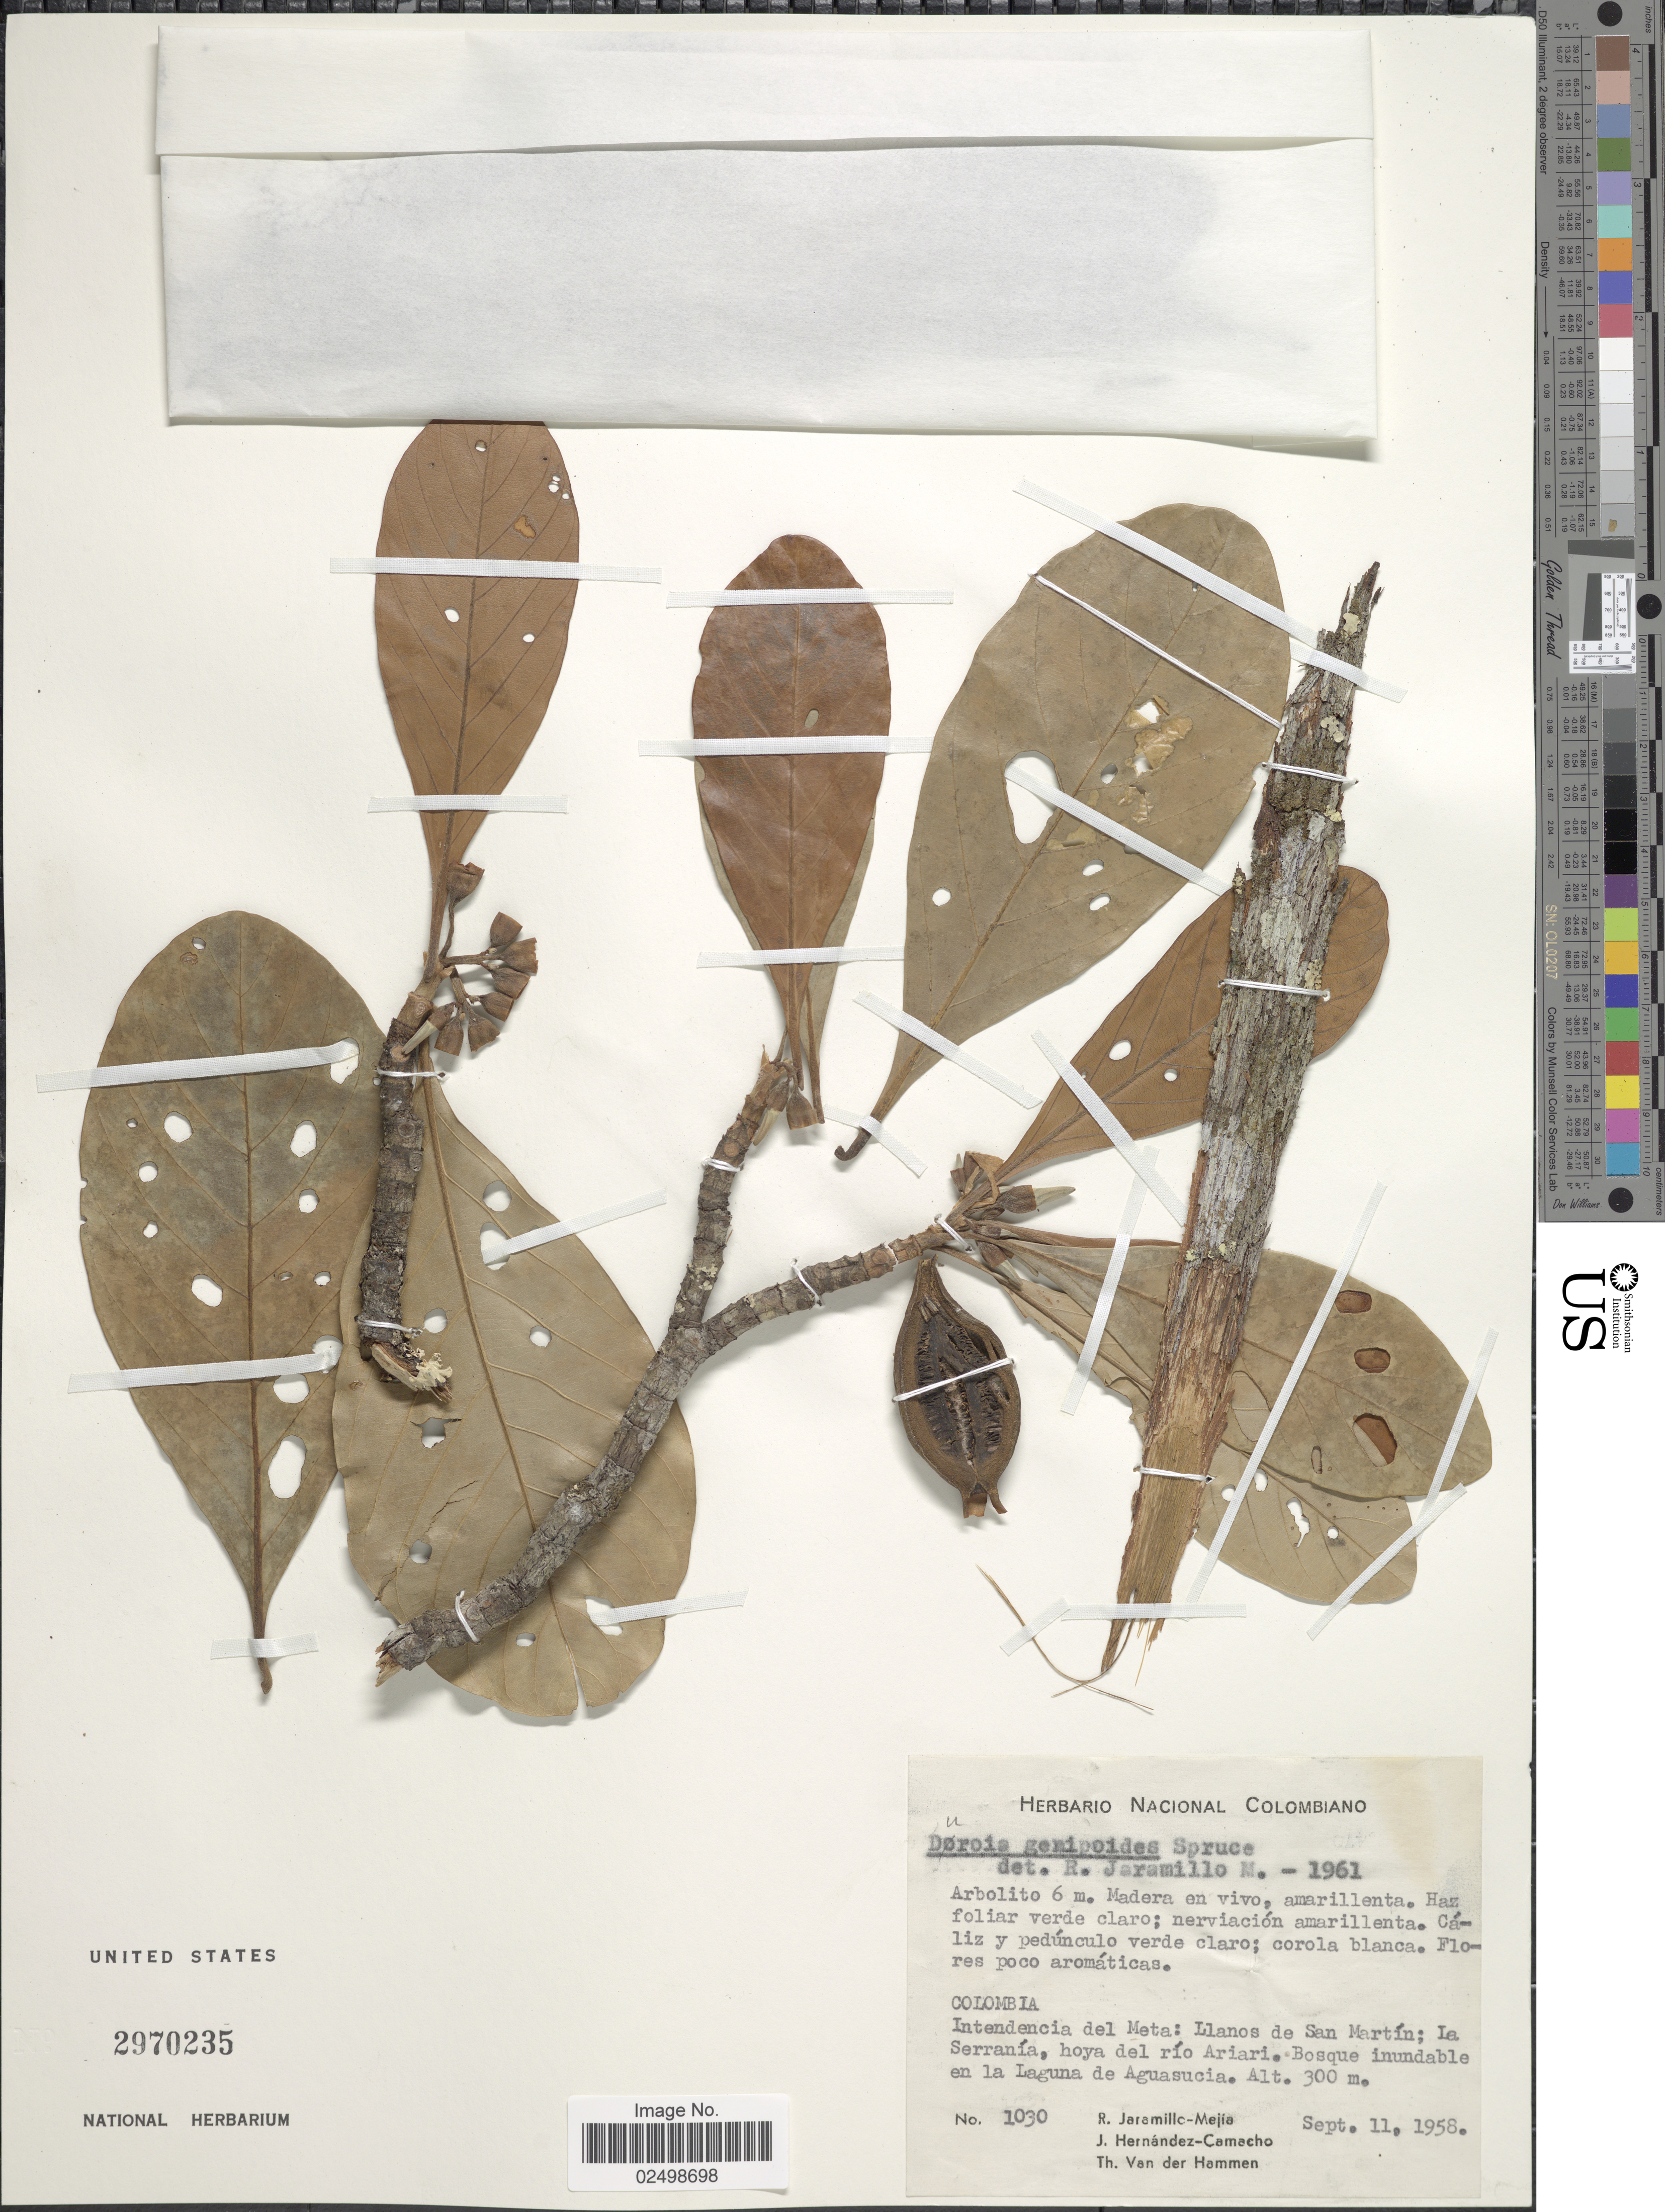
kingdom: Plantae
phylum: Tracheophyta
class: Magnoliopsida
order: Gentianales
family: Rubiaceae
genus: Duroia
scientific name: Duroia genipoides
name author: Hook. f. ex K. Schum.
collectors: R. Jaramillo M., J. Hernández-Camacho & T. Van der Hammen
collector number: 1030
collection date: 1958-09-11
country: Colombia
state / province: Meta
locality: Intendencia del Meta: Llanos de San Martin; La Serrania, hoya del rio Ariari. Bosque inundable en la Laguna de Aguasucia.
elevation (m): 300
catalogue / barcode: US 2970235